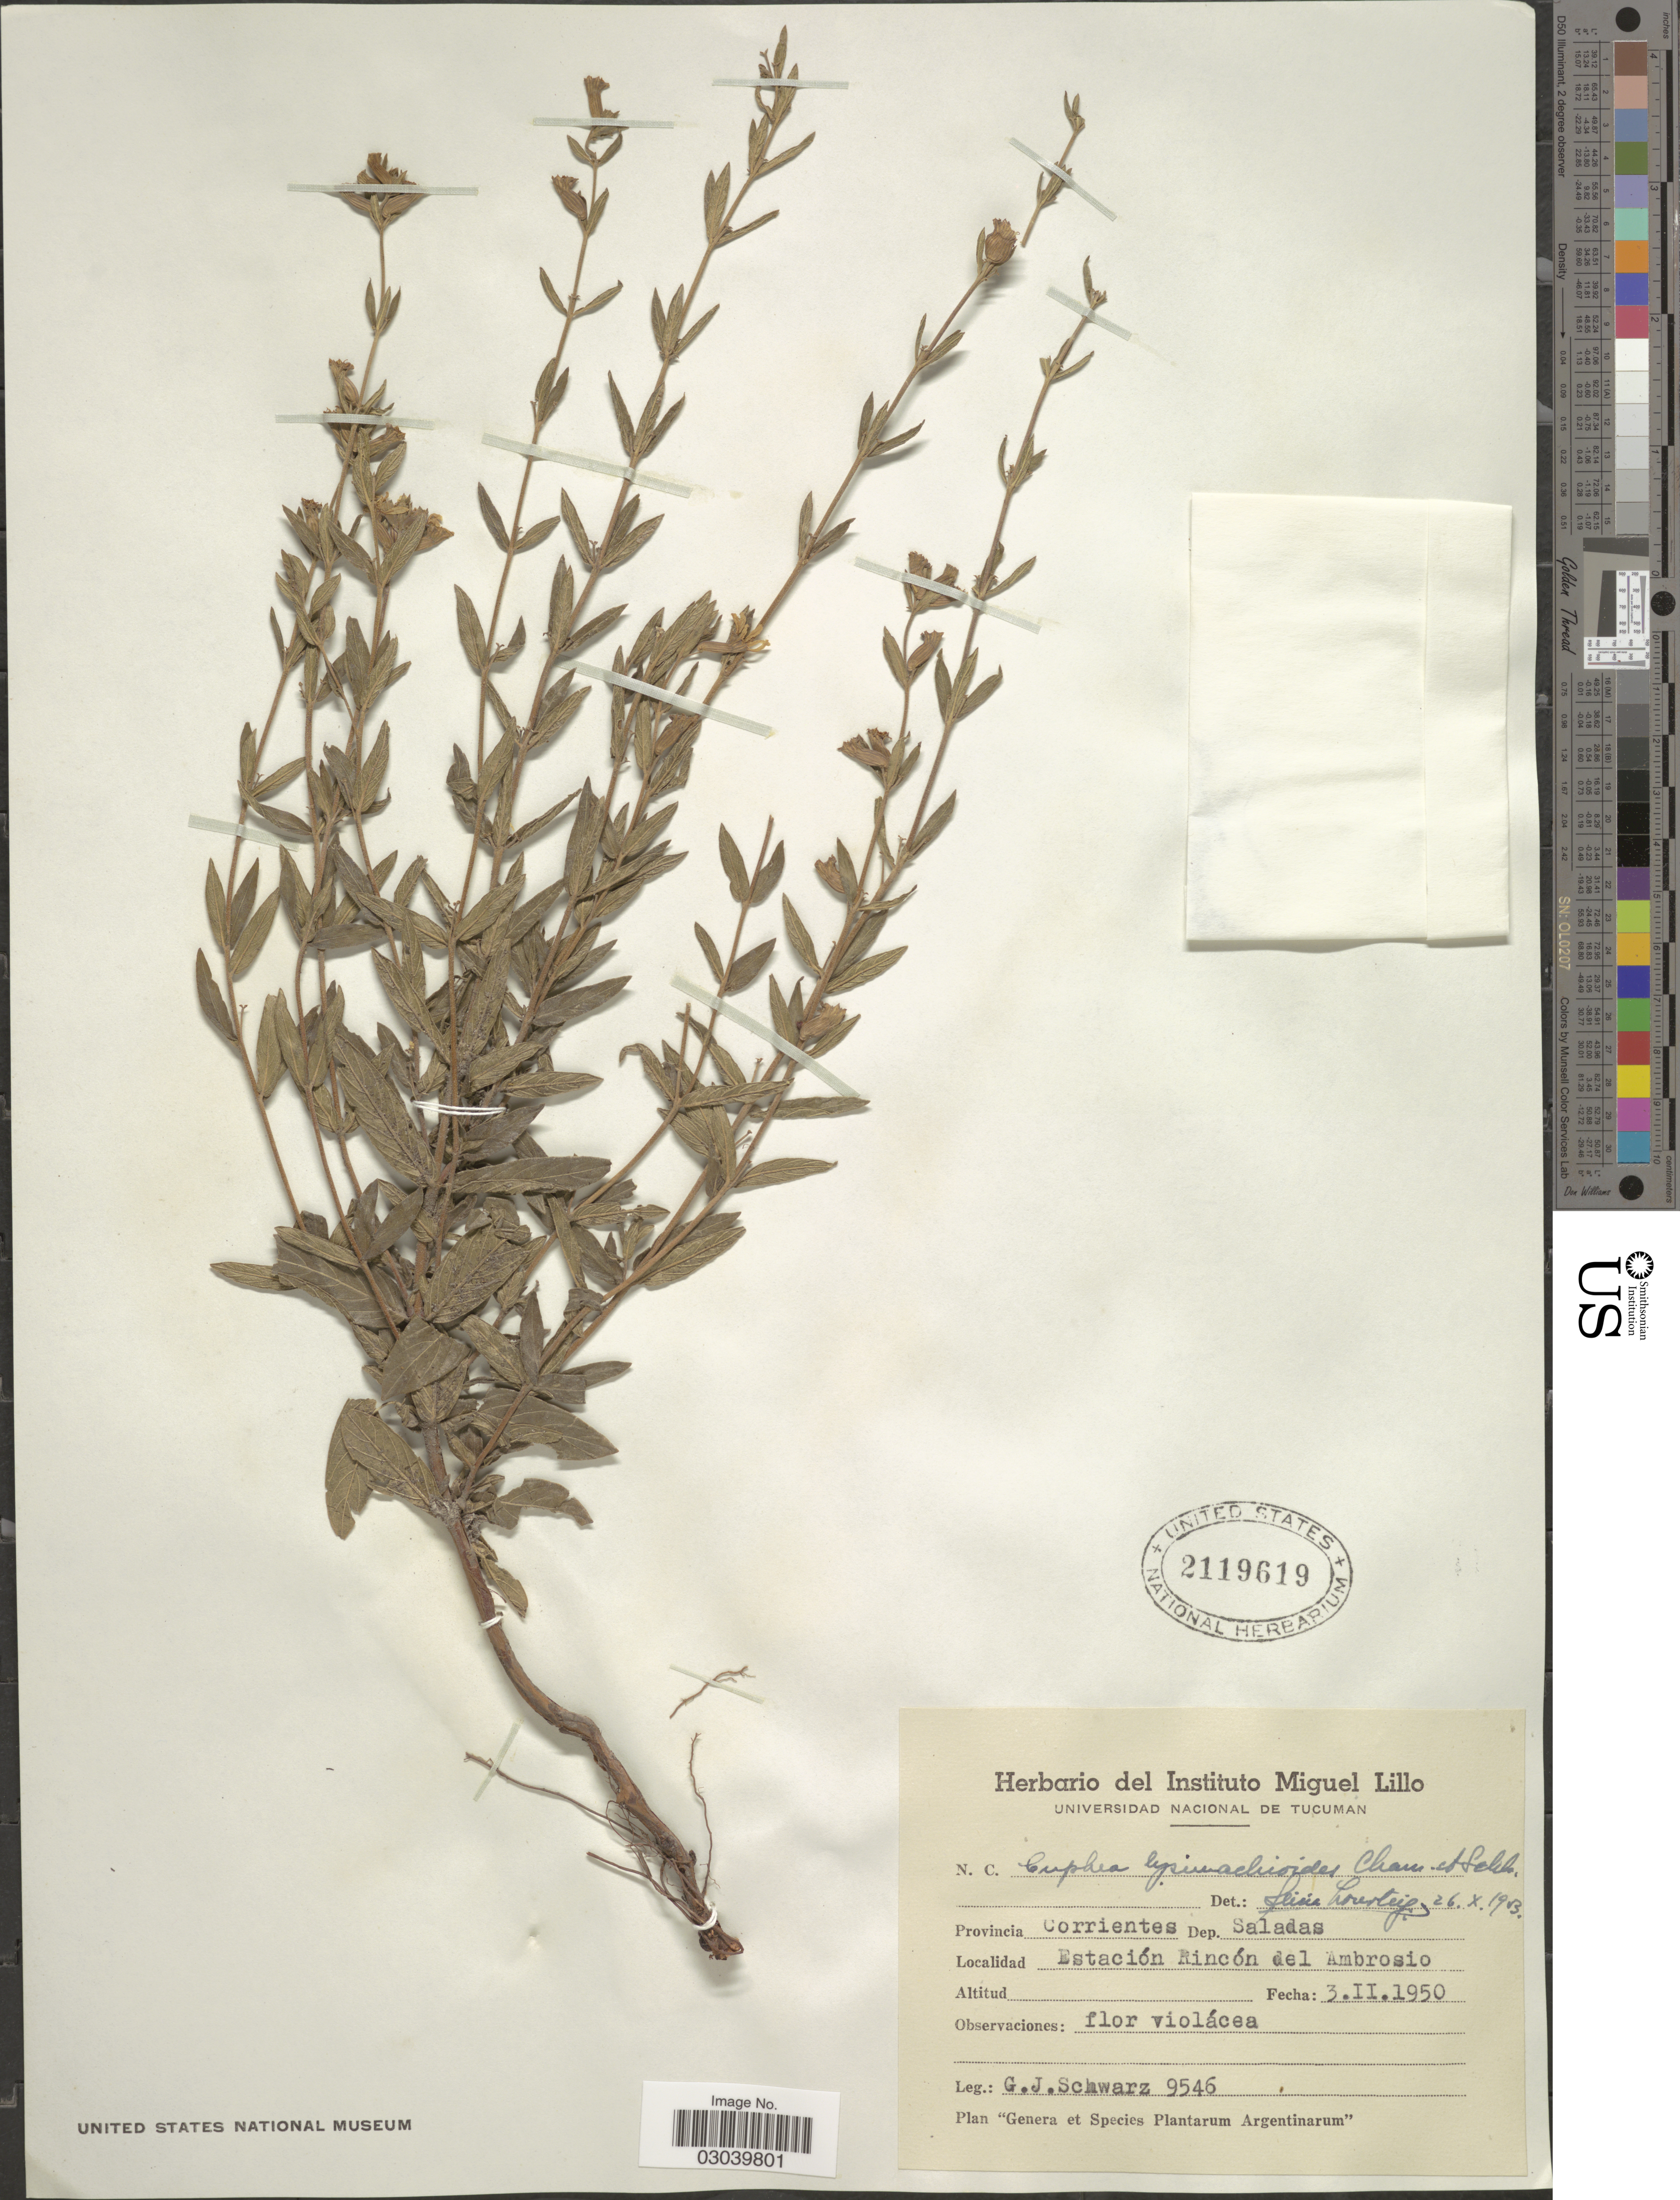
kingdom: Plantae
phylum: Tracheophyta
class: Magnoliopsida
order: Myrtales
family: Lythraceae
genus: Cuphea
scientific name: Cuphea lysimachioides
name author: Cham. & Schltdl.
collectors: G. J. Schwarz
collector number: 9546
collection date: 1950-02-03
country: Argentina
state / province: Corrientes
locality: Dep. Saladas, Estanción Rincón del Ambrosio.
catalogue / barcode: US 2119619